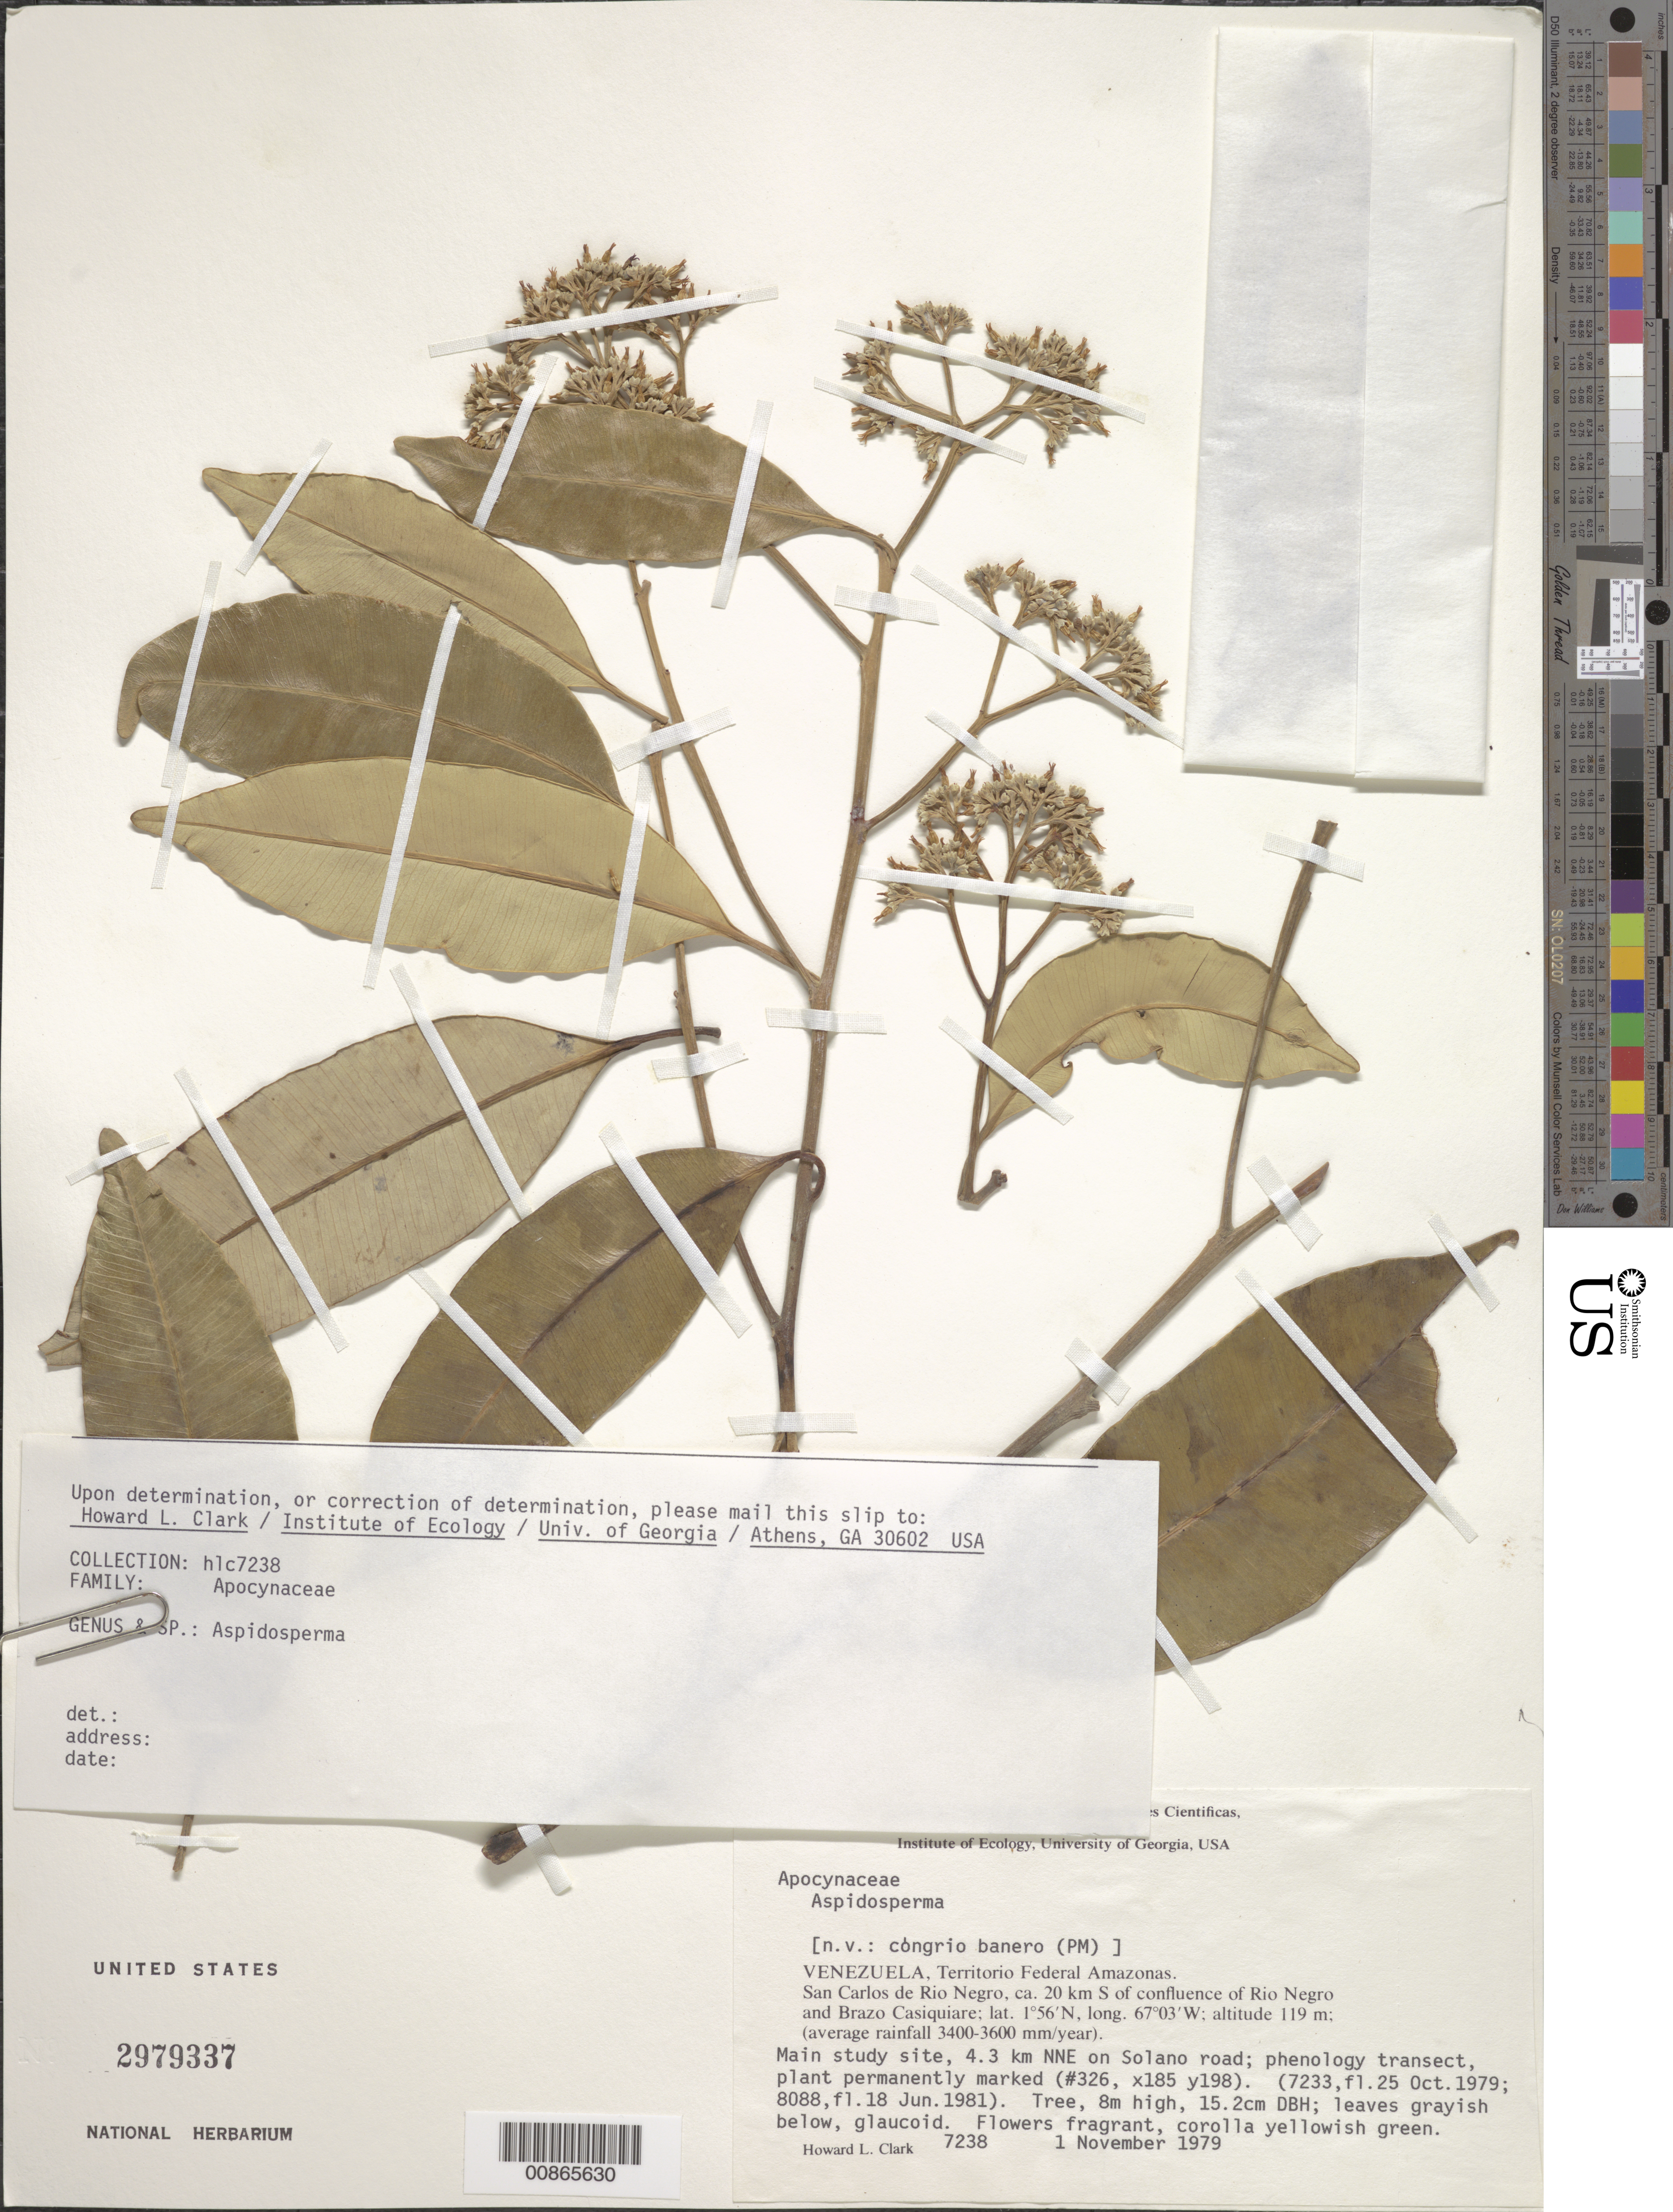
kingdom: Plantae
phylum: Tracheophyta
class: Magnoliopsida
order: Gentianales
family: Apocynaceae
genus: Aspidosperma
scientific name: Aspidosperma sp.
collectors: H. L. Clark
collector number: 7238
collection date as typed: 1-Nov-79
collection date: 1979-11-01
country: Venezuela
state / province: Amazonas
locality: San Carlos de Río Negro, ca. 20 km S of confluence of Río Negro and Brazo Casiquiare, 4.3 km NNE on Solano road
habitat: Average rainfall 3400-3600 mm/year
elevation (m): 119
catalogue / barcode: US 2979337